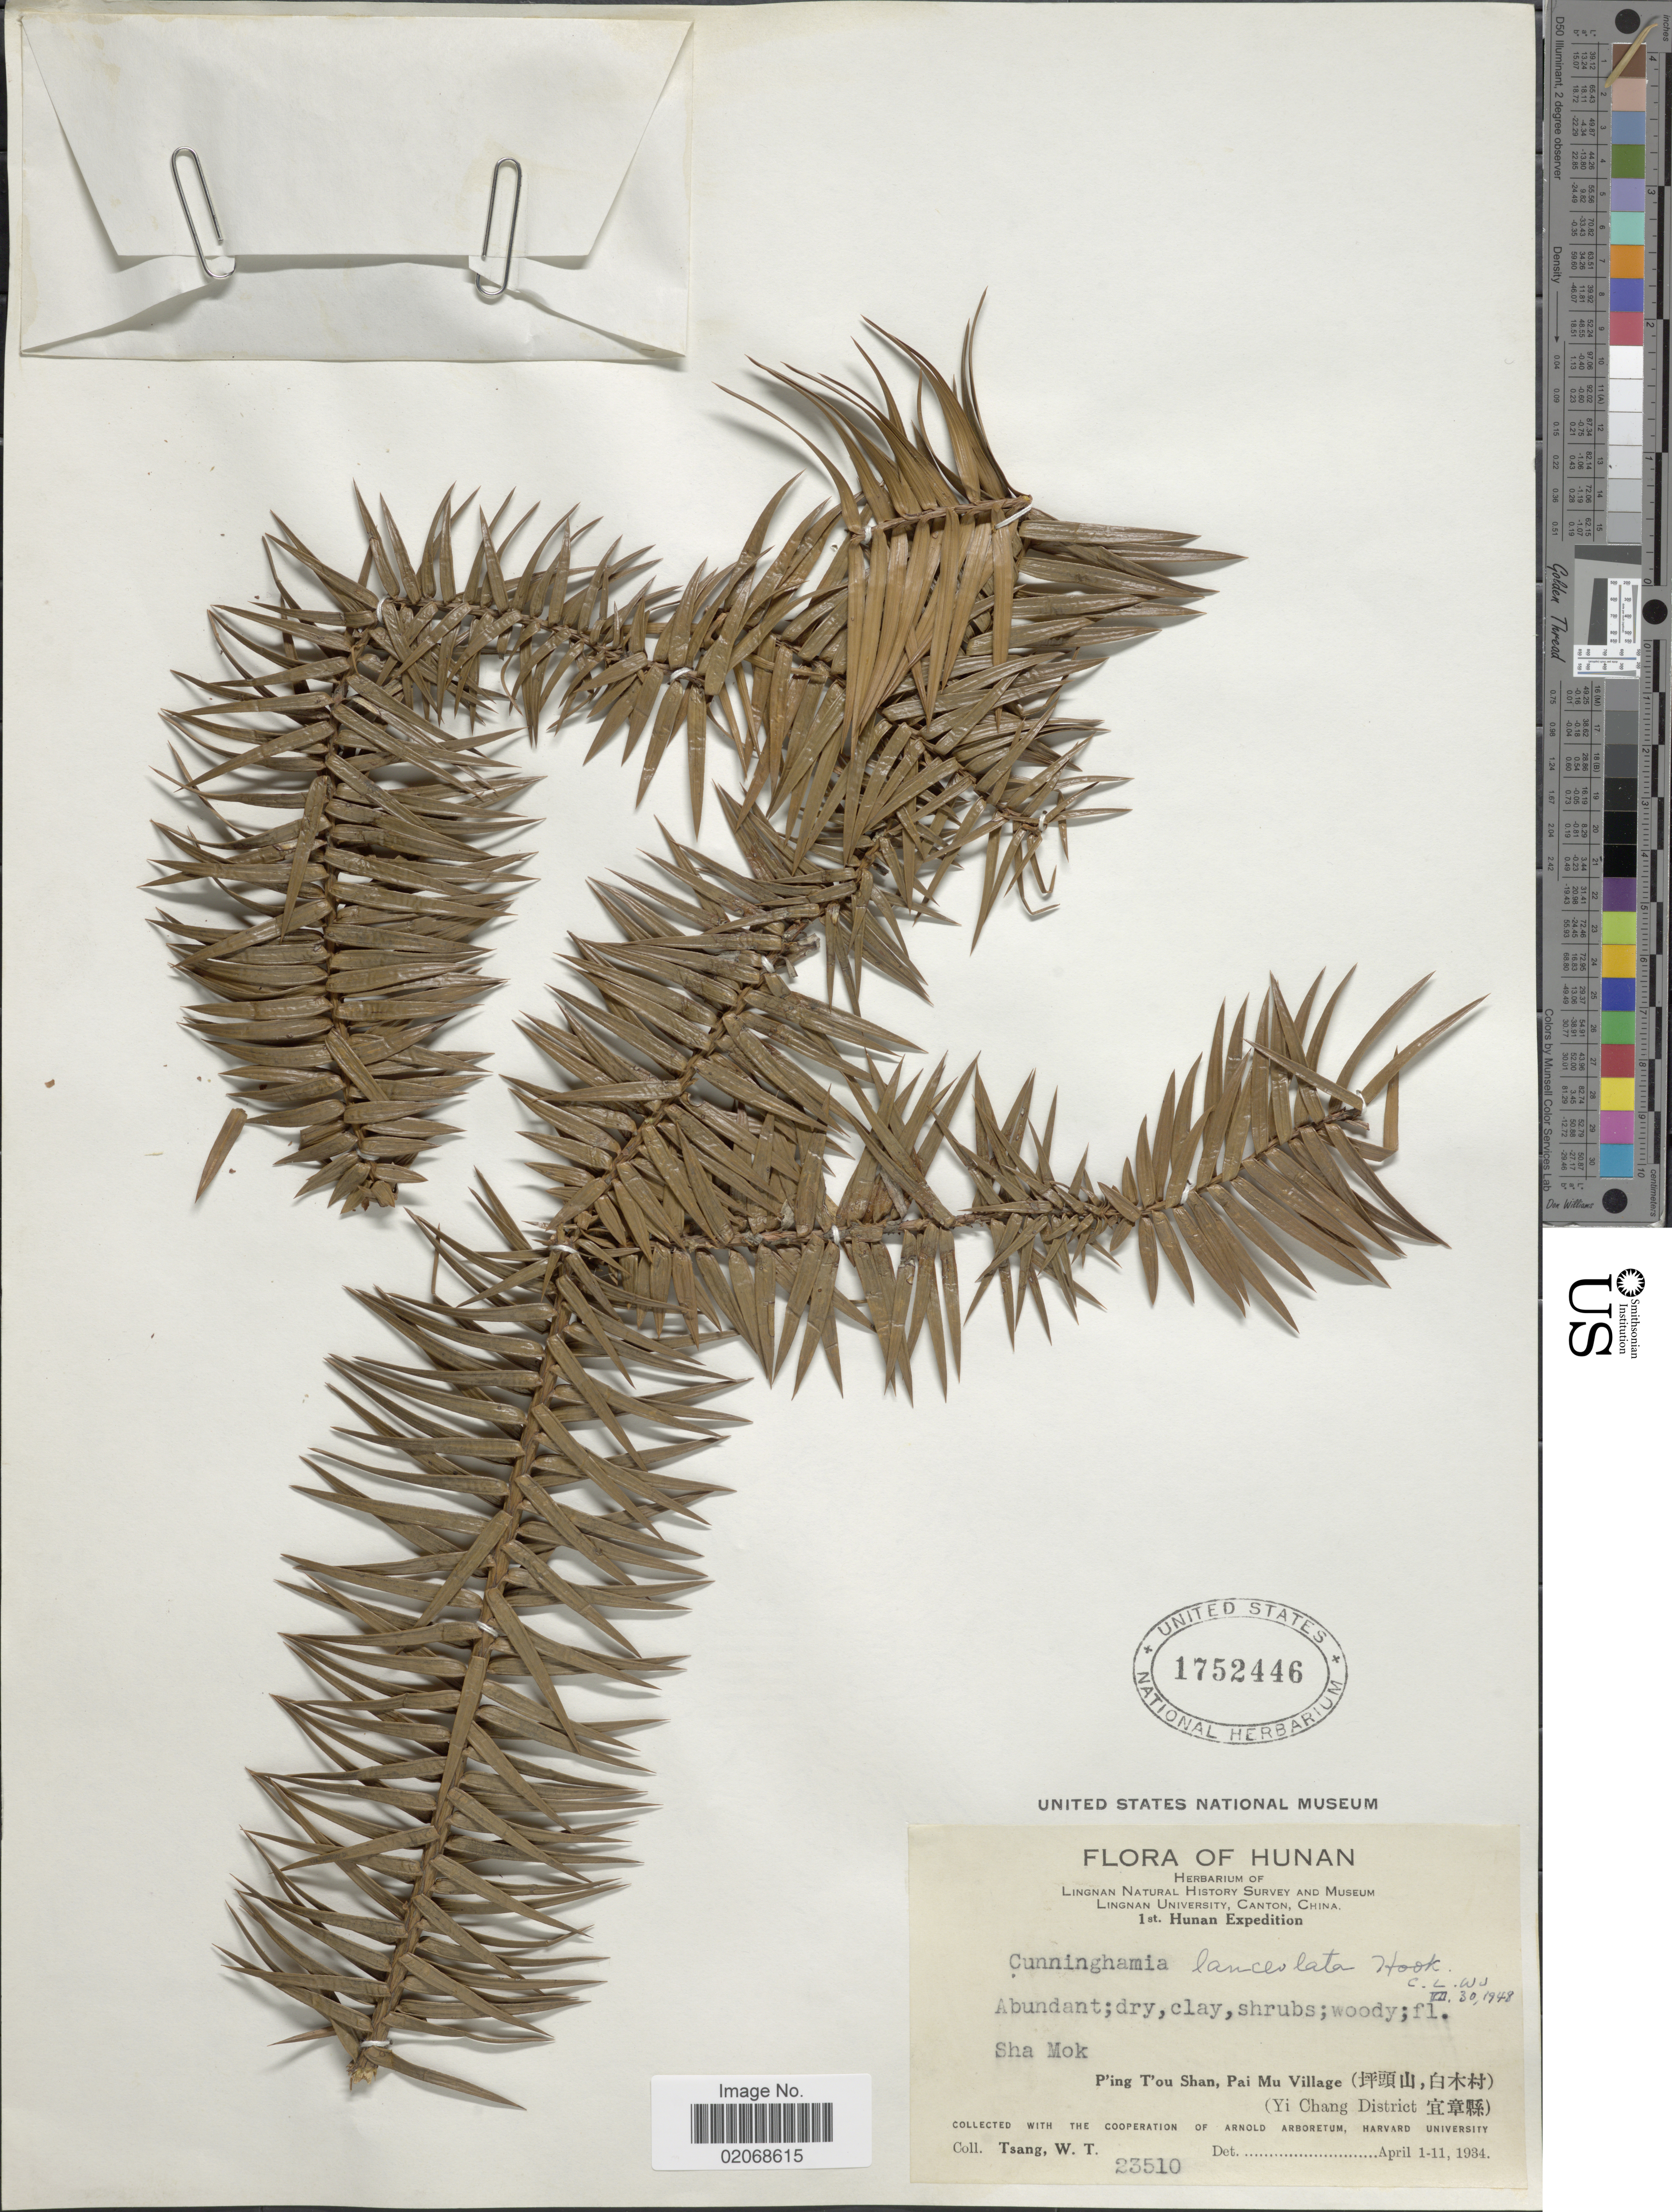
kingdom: Plantae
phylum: Tracheophyta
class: Pinopsida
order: Pinales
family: Cupressaceae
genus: Cunninghamia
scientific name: Cunninghamia lanceolata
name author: (Lamb.) Hook.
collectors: W. T. Tsang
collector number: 23510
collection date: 1934-04-01/1934-04-11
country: China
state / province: Hunan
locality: Sha Mok, P'ing T'ou Shan, Pai Mu Village (Yi Chang District)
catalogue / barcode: US 1752446